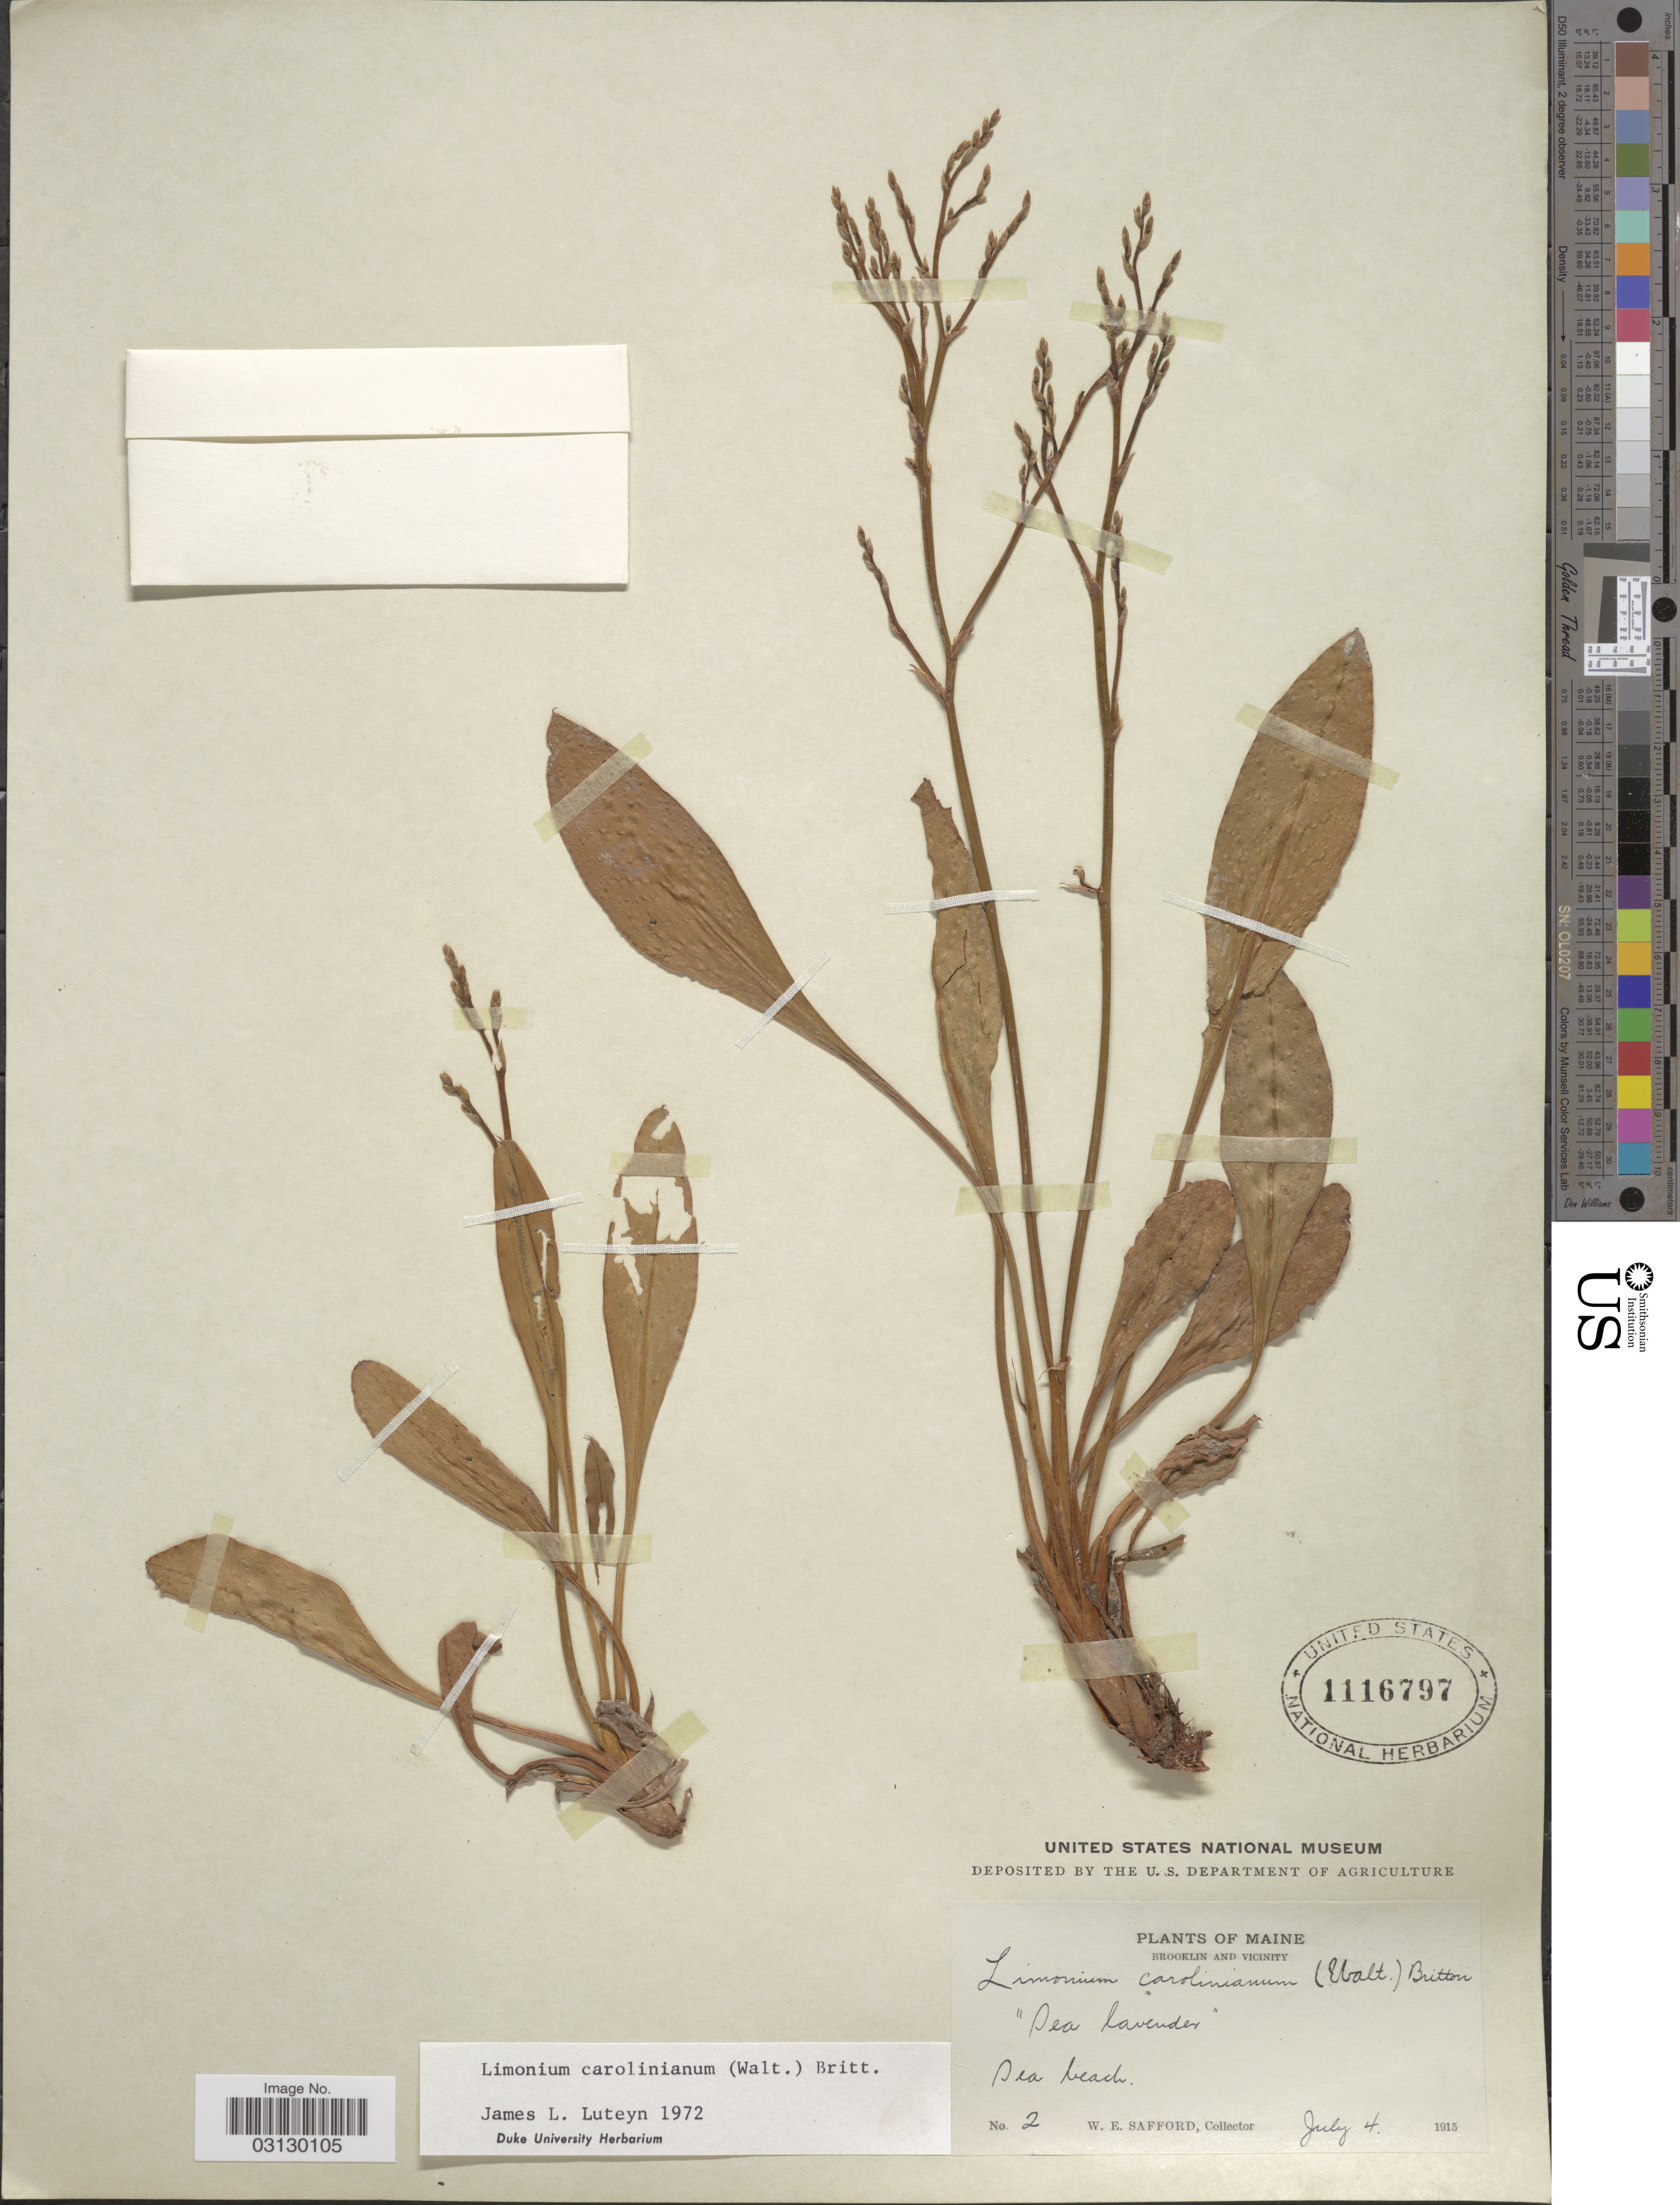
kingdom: Plantae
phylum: Tracheophyta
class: Magnoliopsida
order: Caryophyllales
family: Plumbaginaceae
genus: Limonium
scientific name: Limonium carolinianum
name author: (Walter) Britton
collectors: W. E. Safford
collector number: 2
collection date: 1915-07-04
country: United States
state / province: Maine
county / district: Hancock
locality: Brooklin and vicinity.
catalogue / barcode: US 1116797